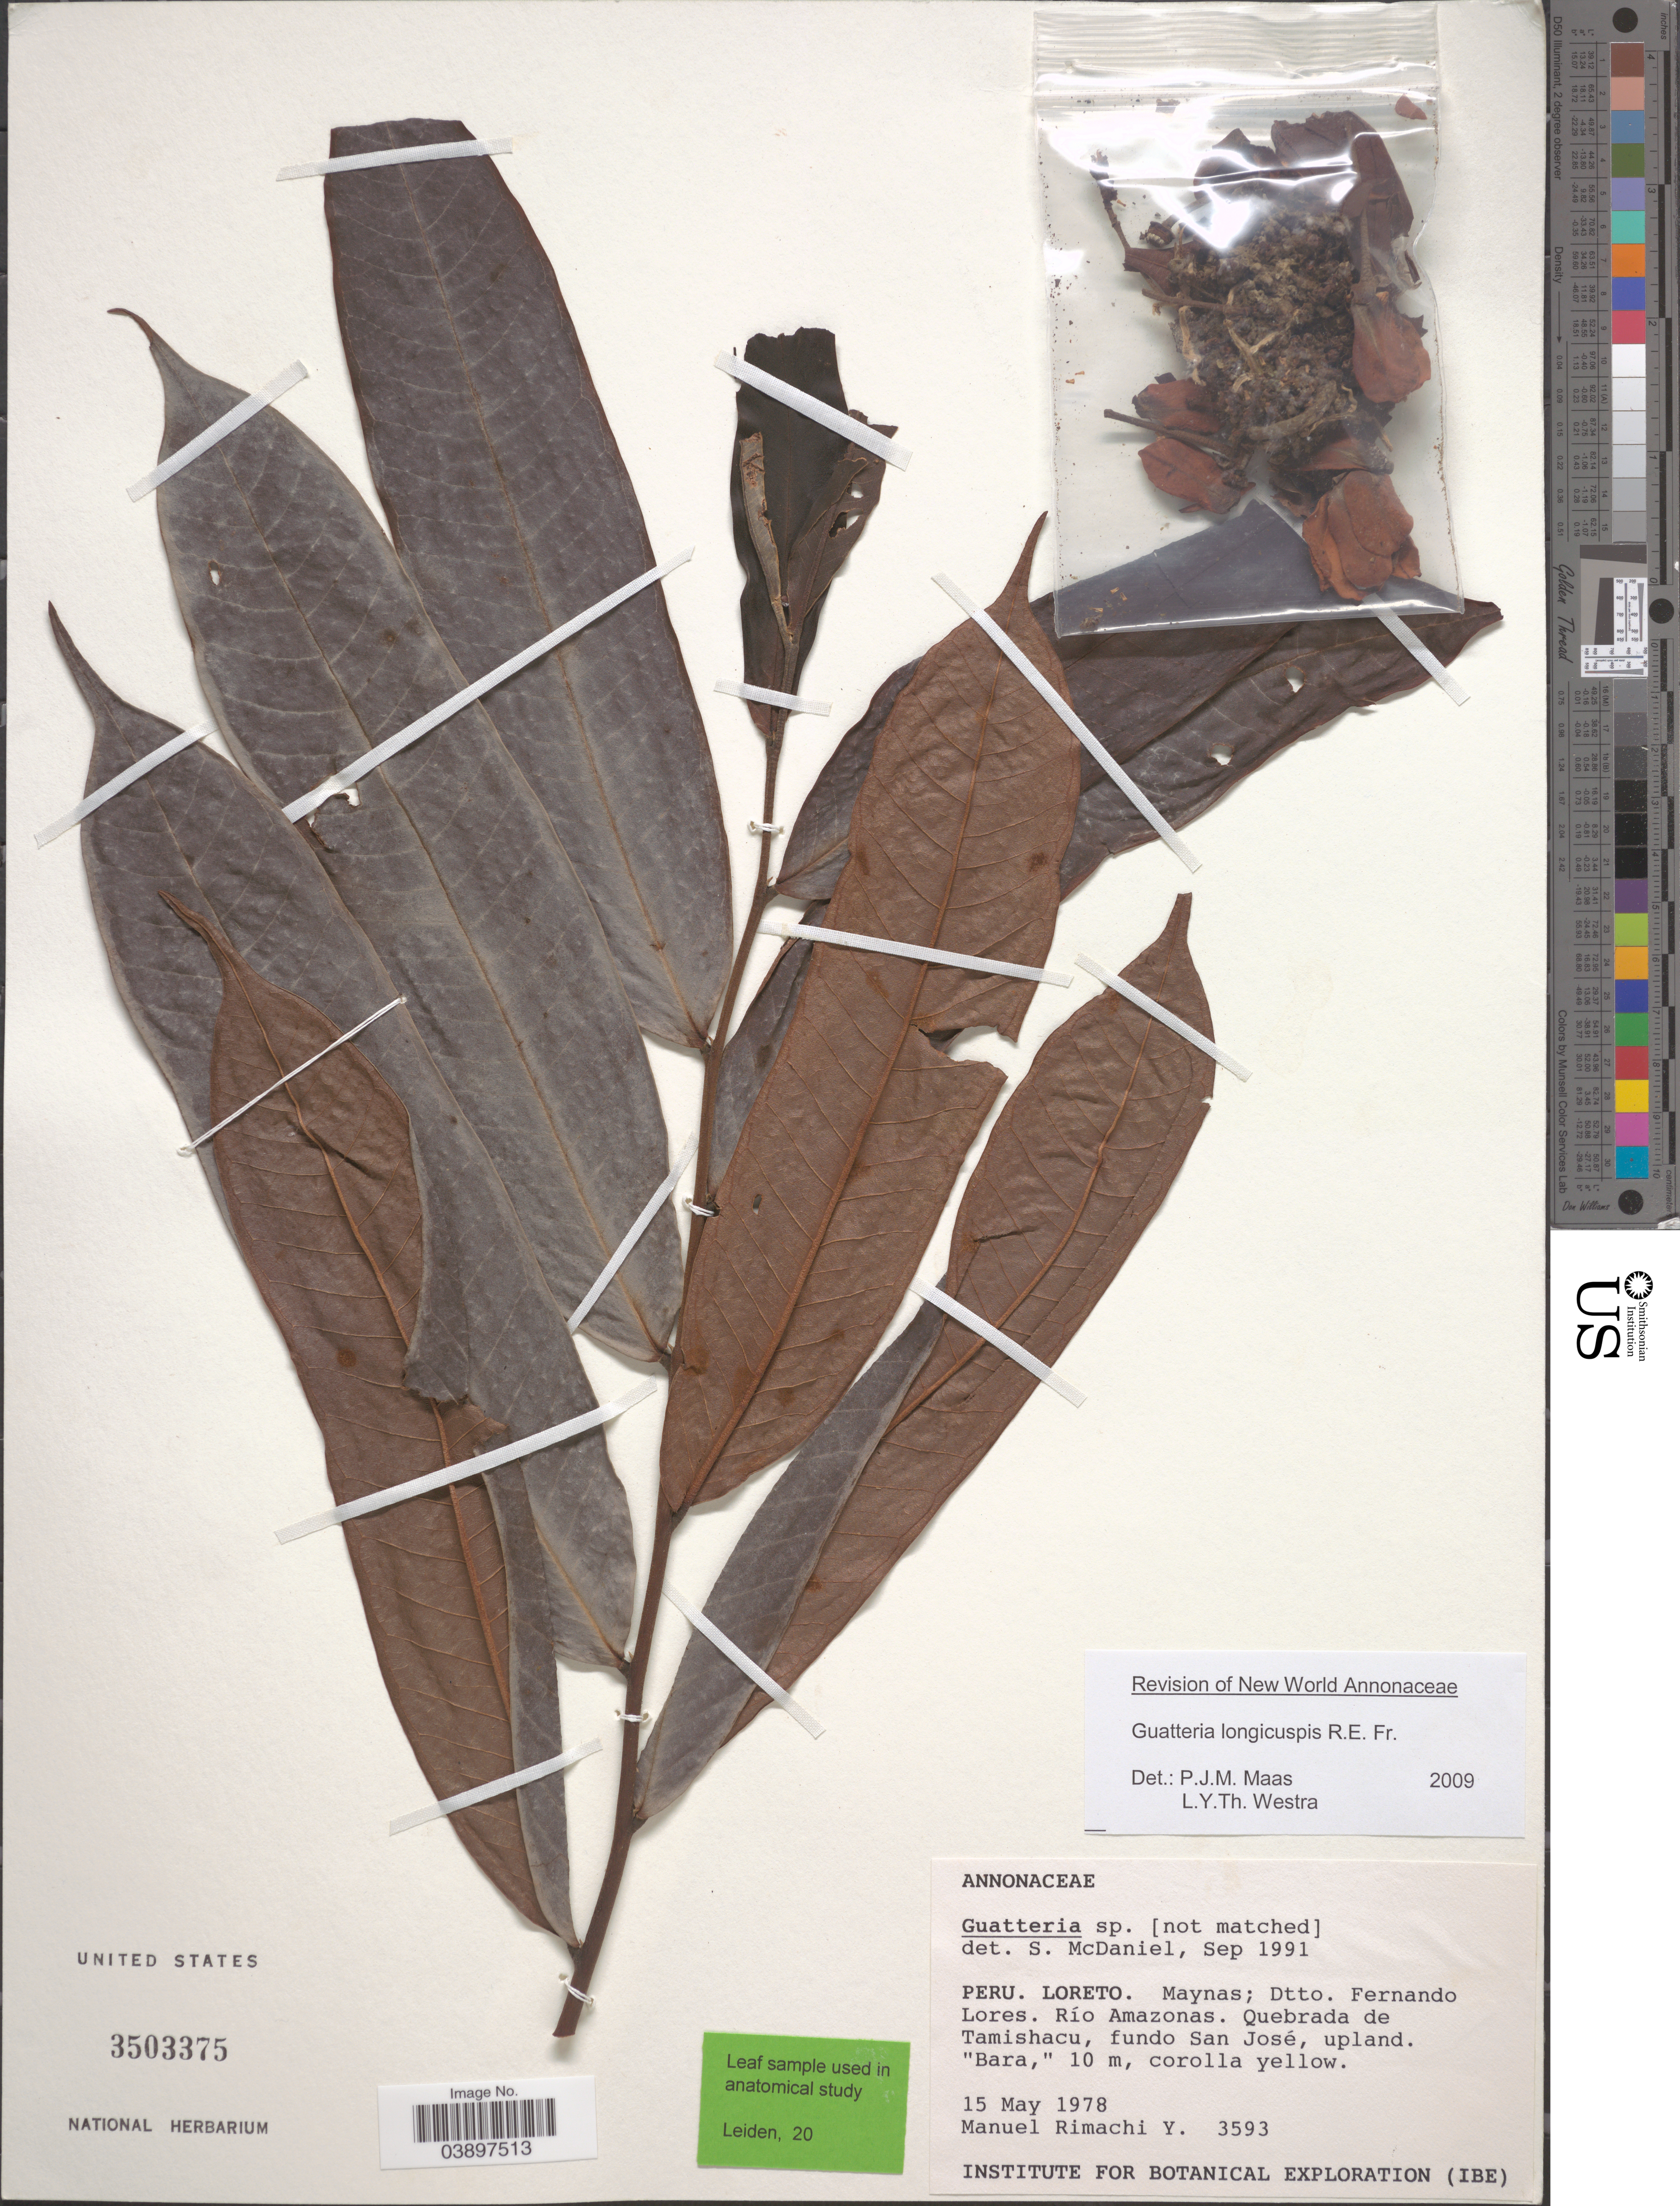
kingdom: Plantae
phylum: Tracheophyta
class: Magnoliopsida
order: Magnoliales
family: Annonaceae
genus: Guatteria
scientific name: Guatteria longicuspis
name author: R.E. Fr.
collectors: M. Rimachi Y.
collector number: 3593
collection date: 1978-05-15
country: Peru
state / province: Loreto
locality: Maynas; Dtto. Fernando Lores. Río Amazonas. Quebrada de Tamishacu, fundo San José.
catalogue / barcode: US 3503375